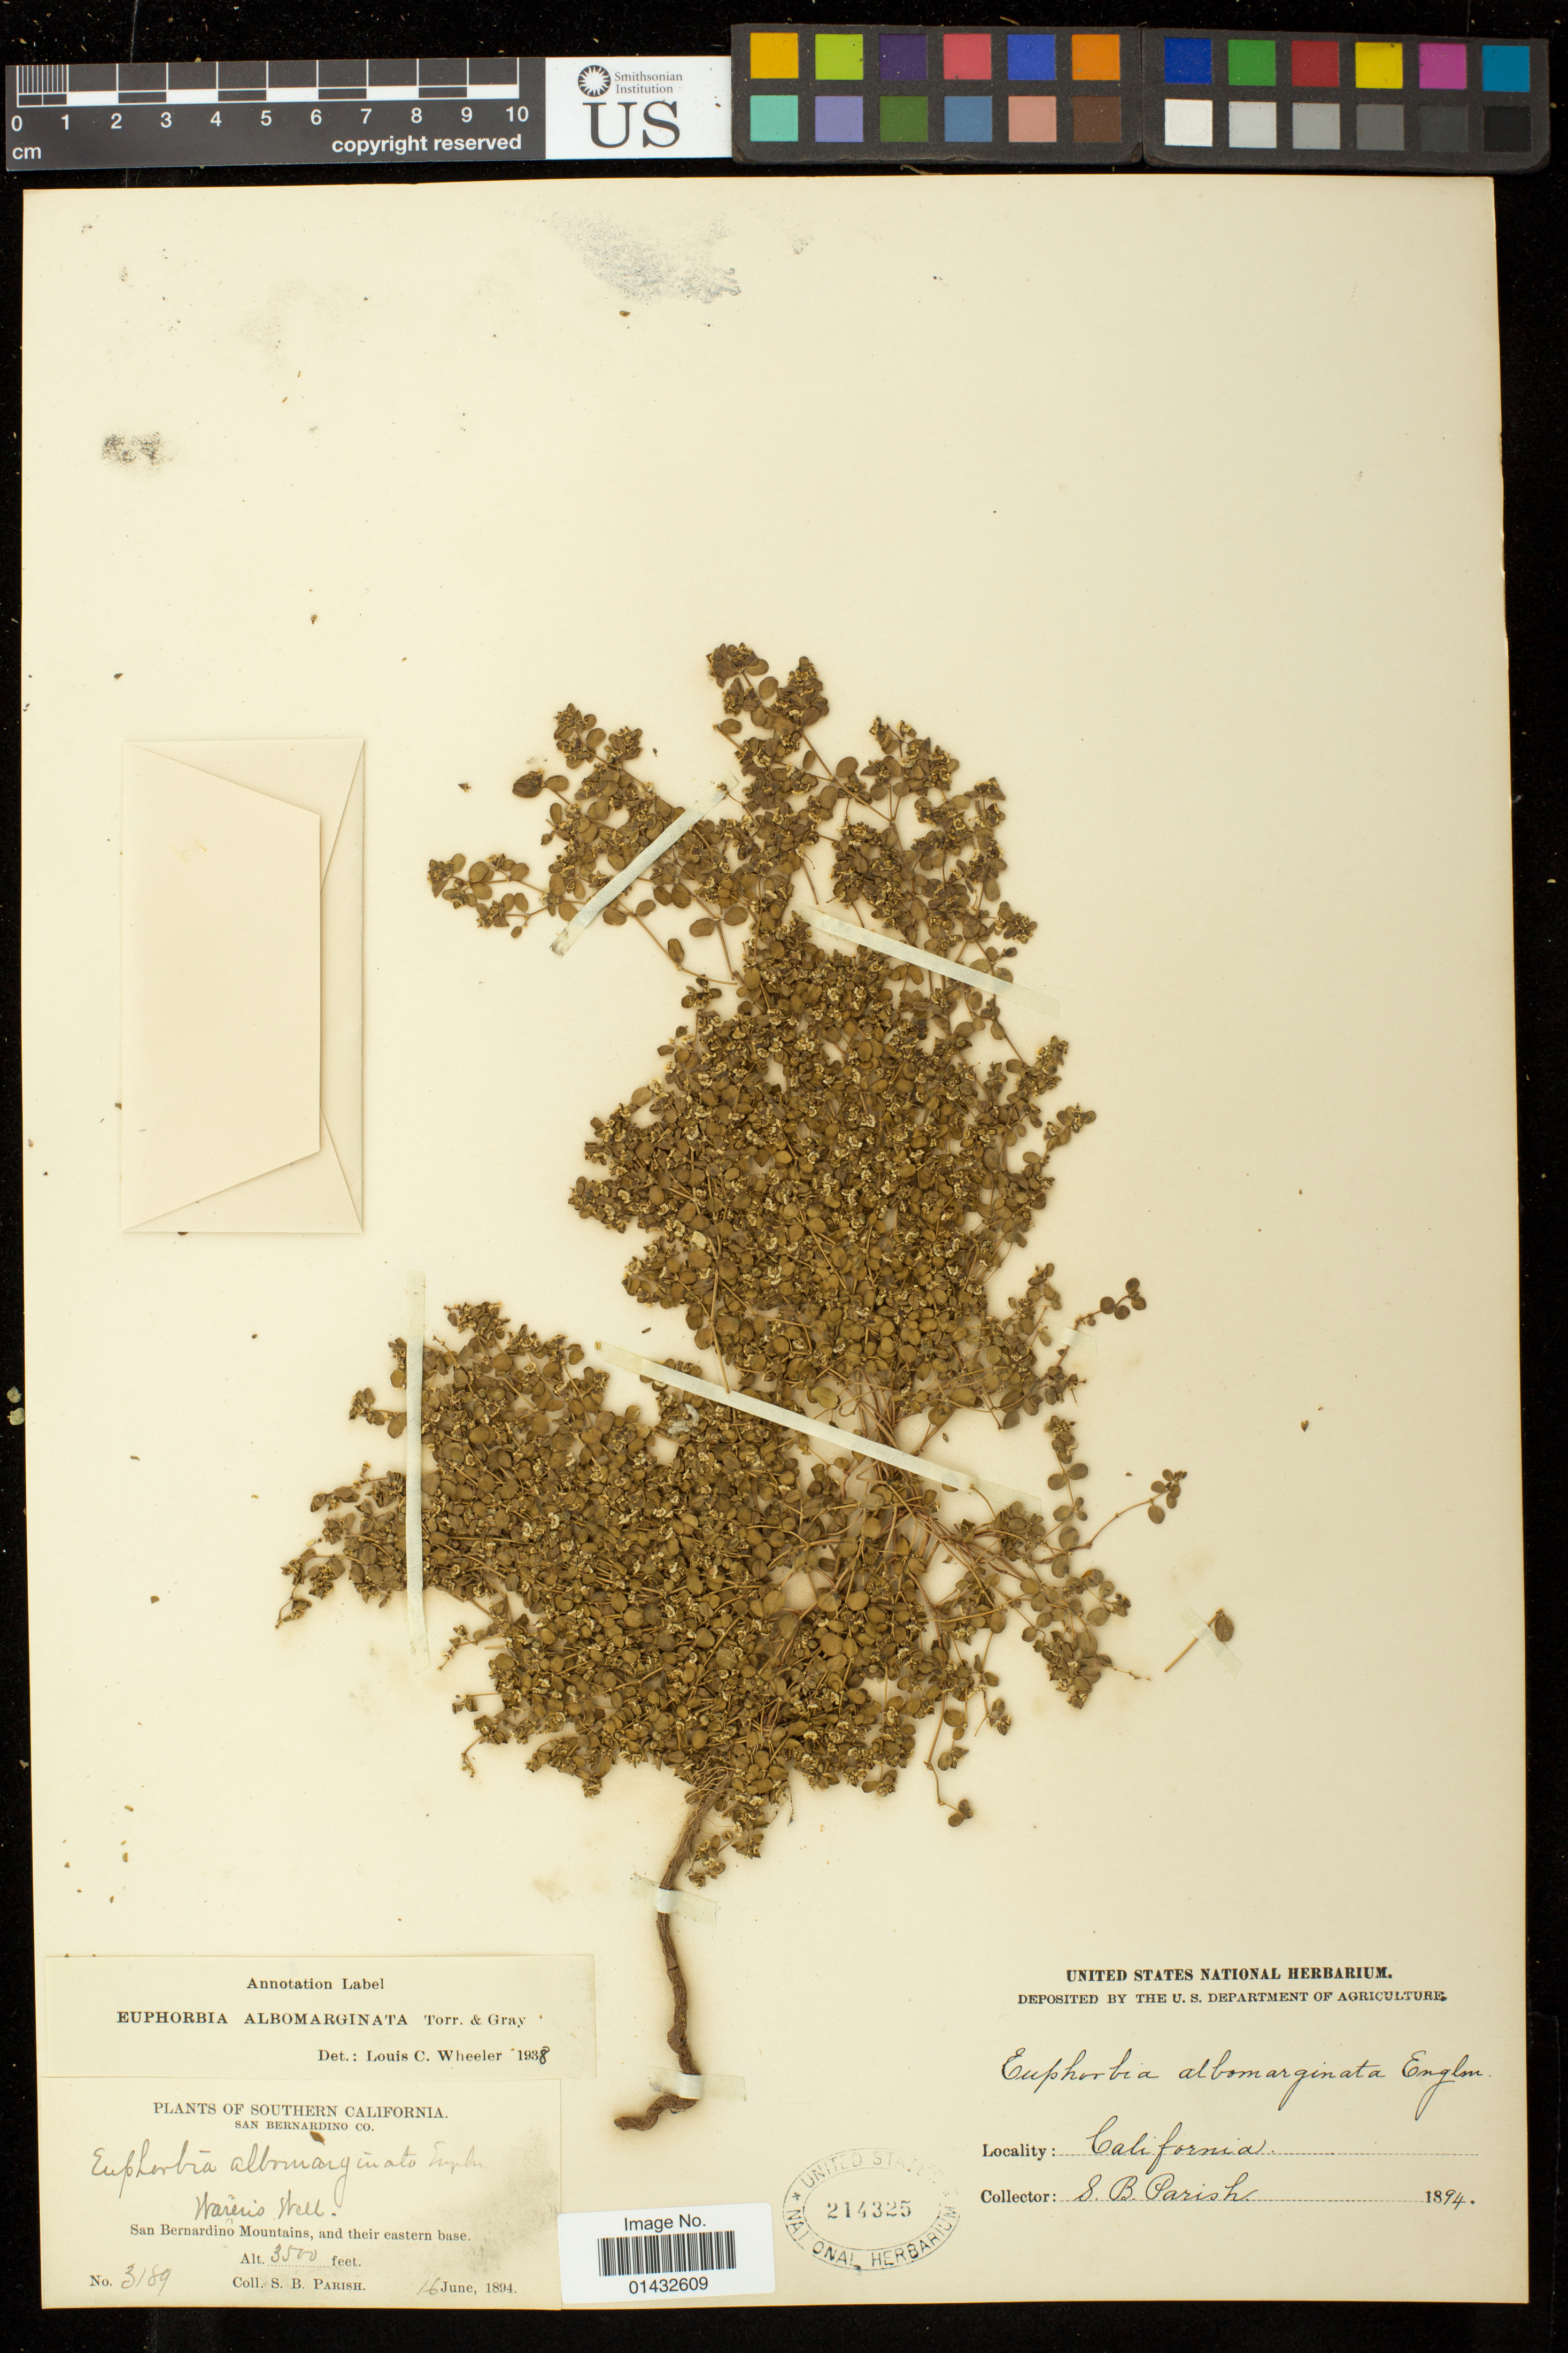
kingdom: Plantae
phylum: Tracheophyta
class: Magnoliopsida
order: Malpighiales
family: Euphorbiaceae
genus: Euphorbia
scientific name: Euphorbia albomarginata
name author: Torr. & A. Gray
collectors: S. B. Parish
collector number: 3189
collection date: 1894-06-16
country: United States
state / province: California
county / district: San Bernardino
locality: Warren's Well; San Bernardino Mountains, and their eastern base.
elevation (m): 1067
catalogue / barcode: US 214325